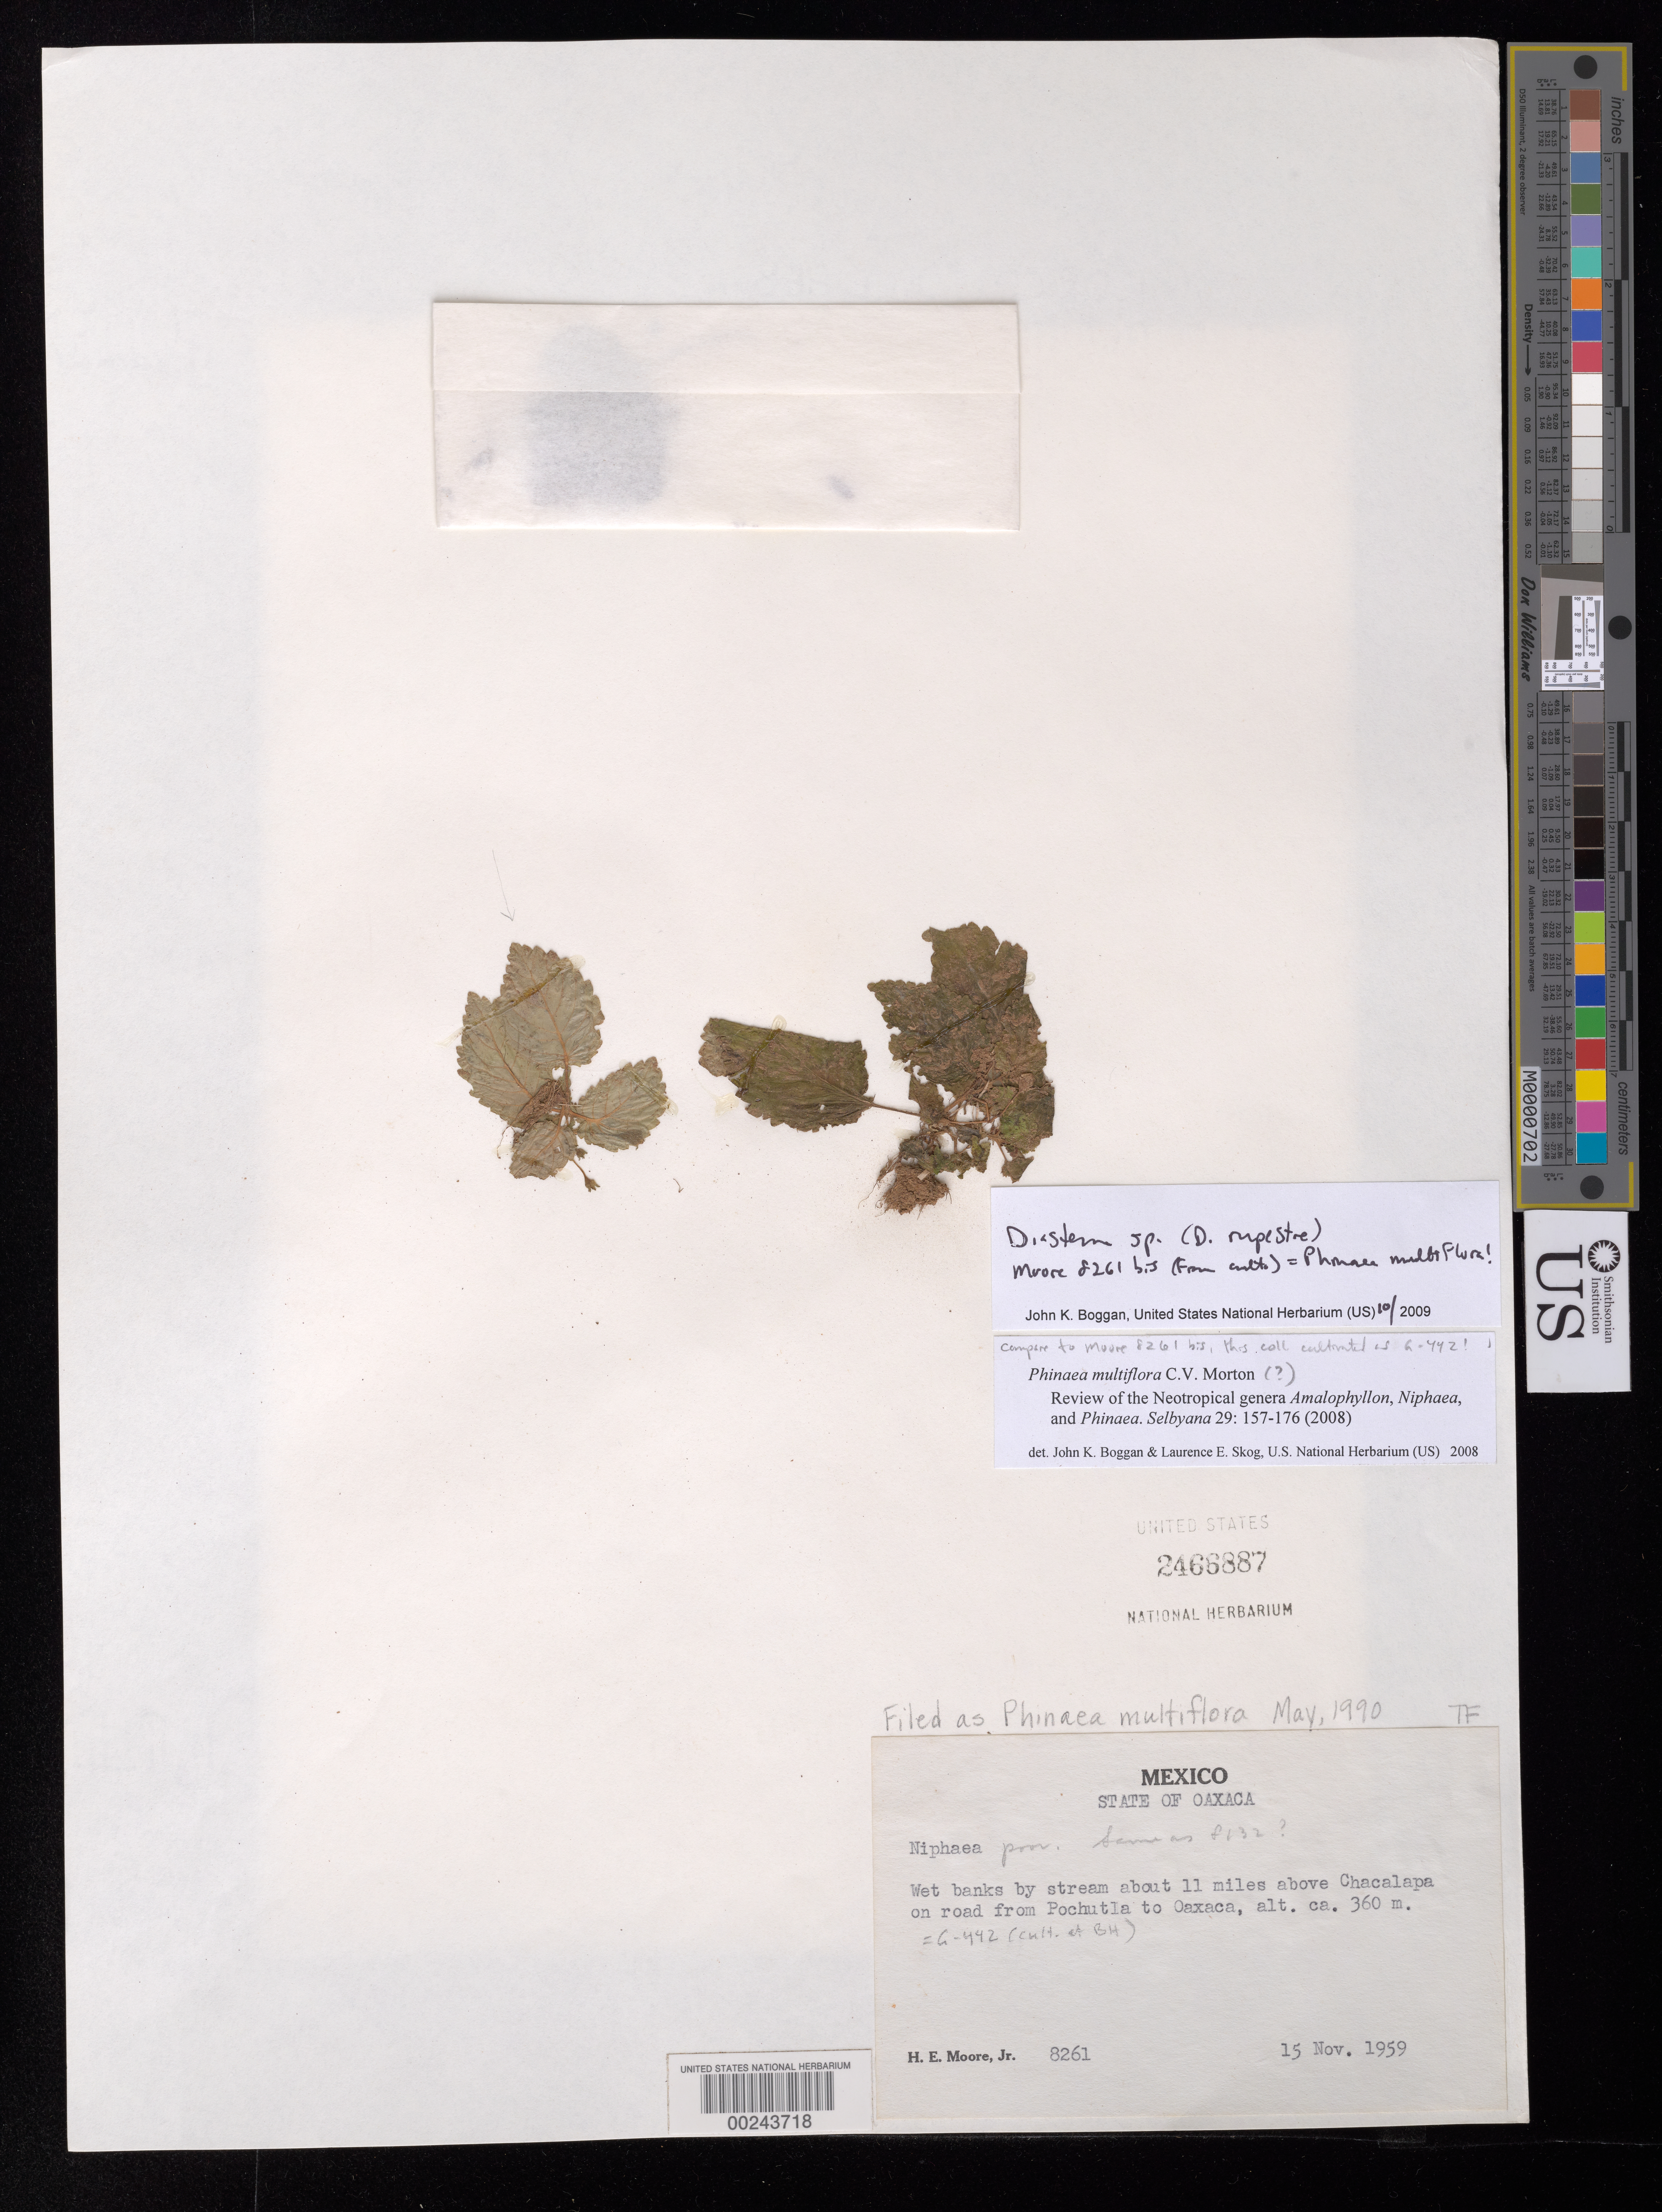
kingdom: Plantae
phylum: Tracheophyta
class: Magnoliopsida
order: Lamiales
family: Gesneriaceae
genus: Diastema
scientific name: Diastema rupestre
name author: Brandegee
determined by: Boggan, J. K., (US), NMNH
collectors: H. E. Moore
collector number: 8261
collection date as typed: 15 Nov 1959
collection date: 1959-11-15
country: Mexico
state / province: Oaxaca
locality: About 11 mi above Chacalapa on road from Pochutla to Oaxaca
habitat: Wet banks by stream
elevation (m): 360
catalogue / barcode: US 2466887